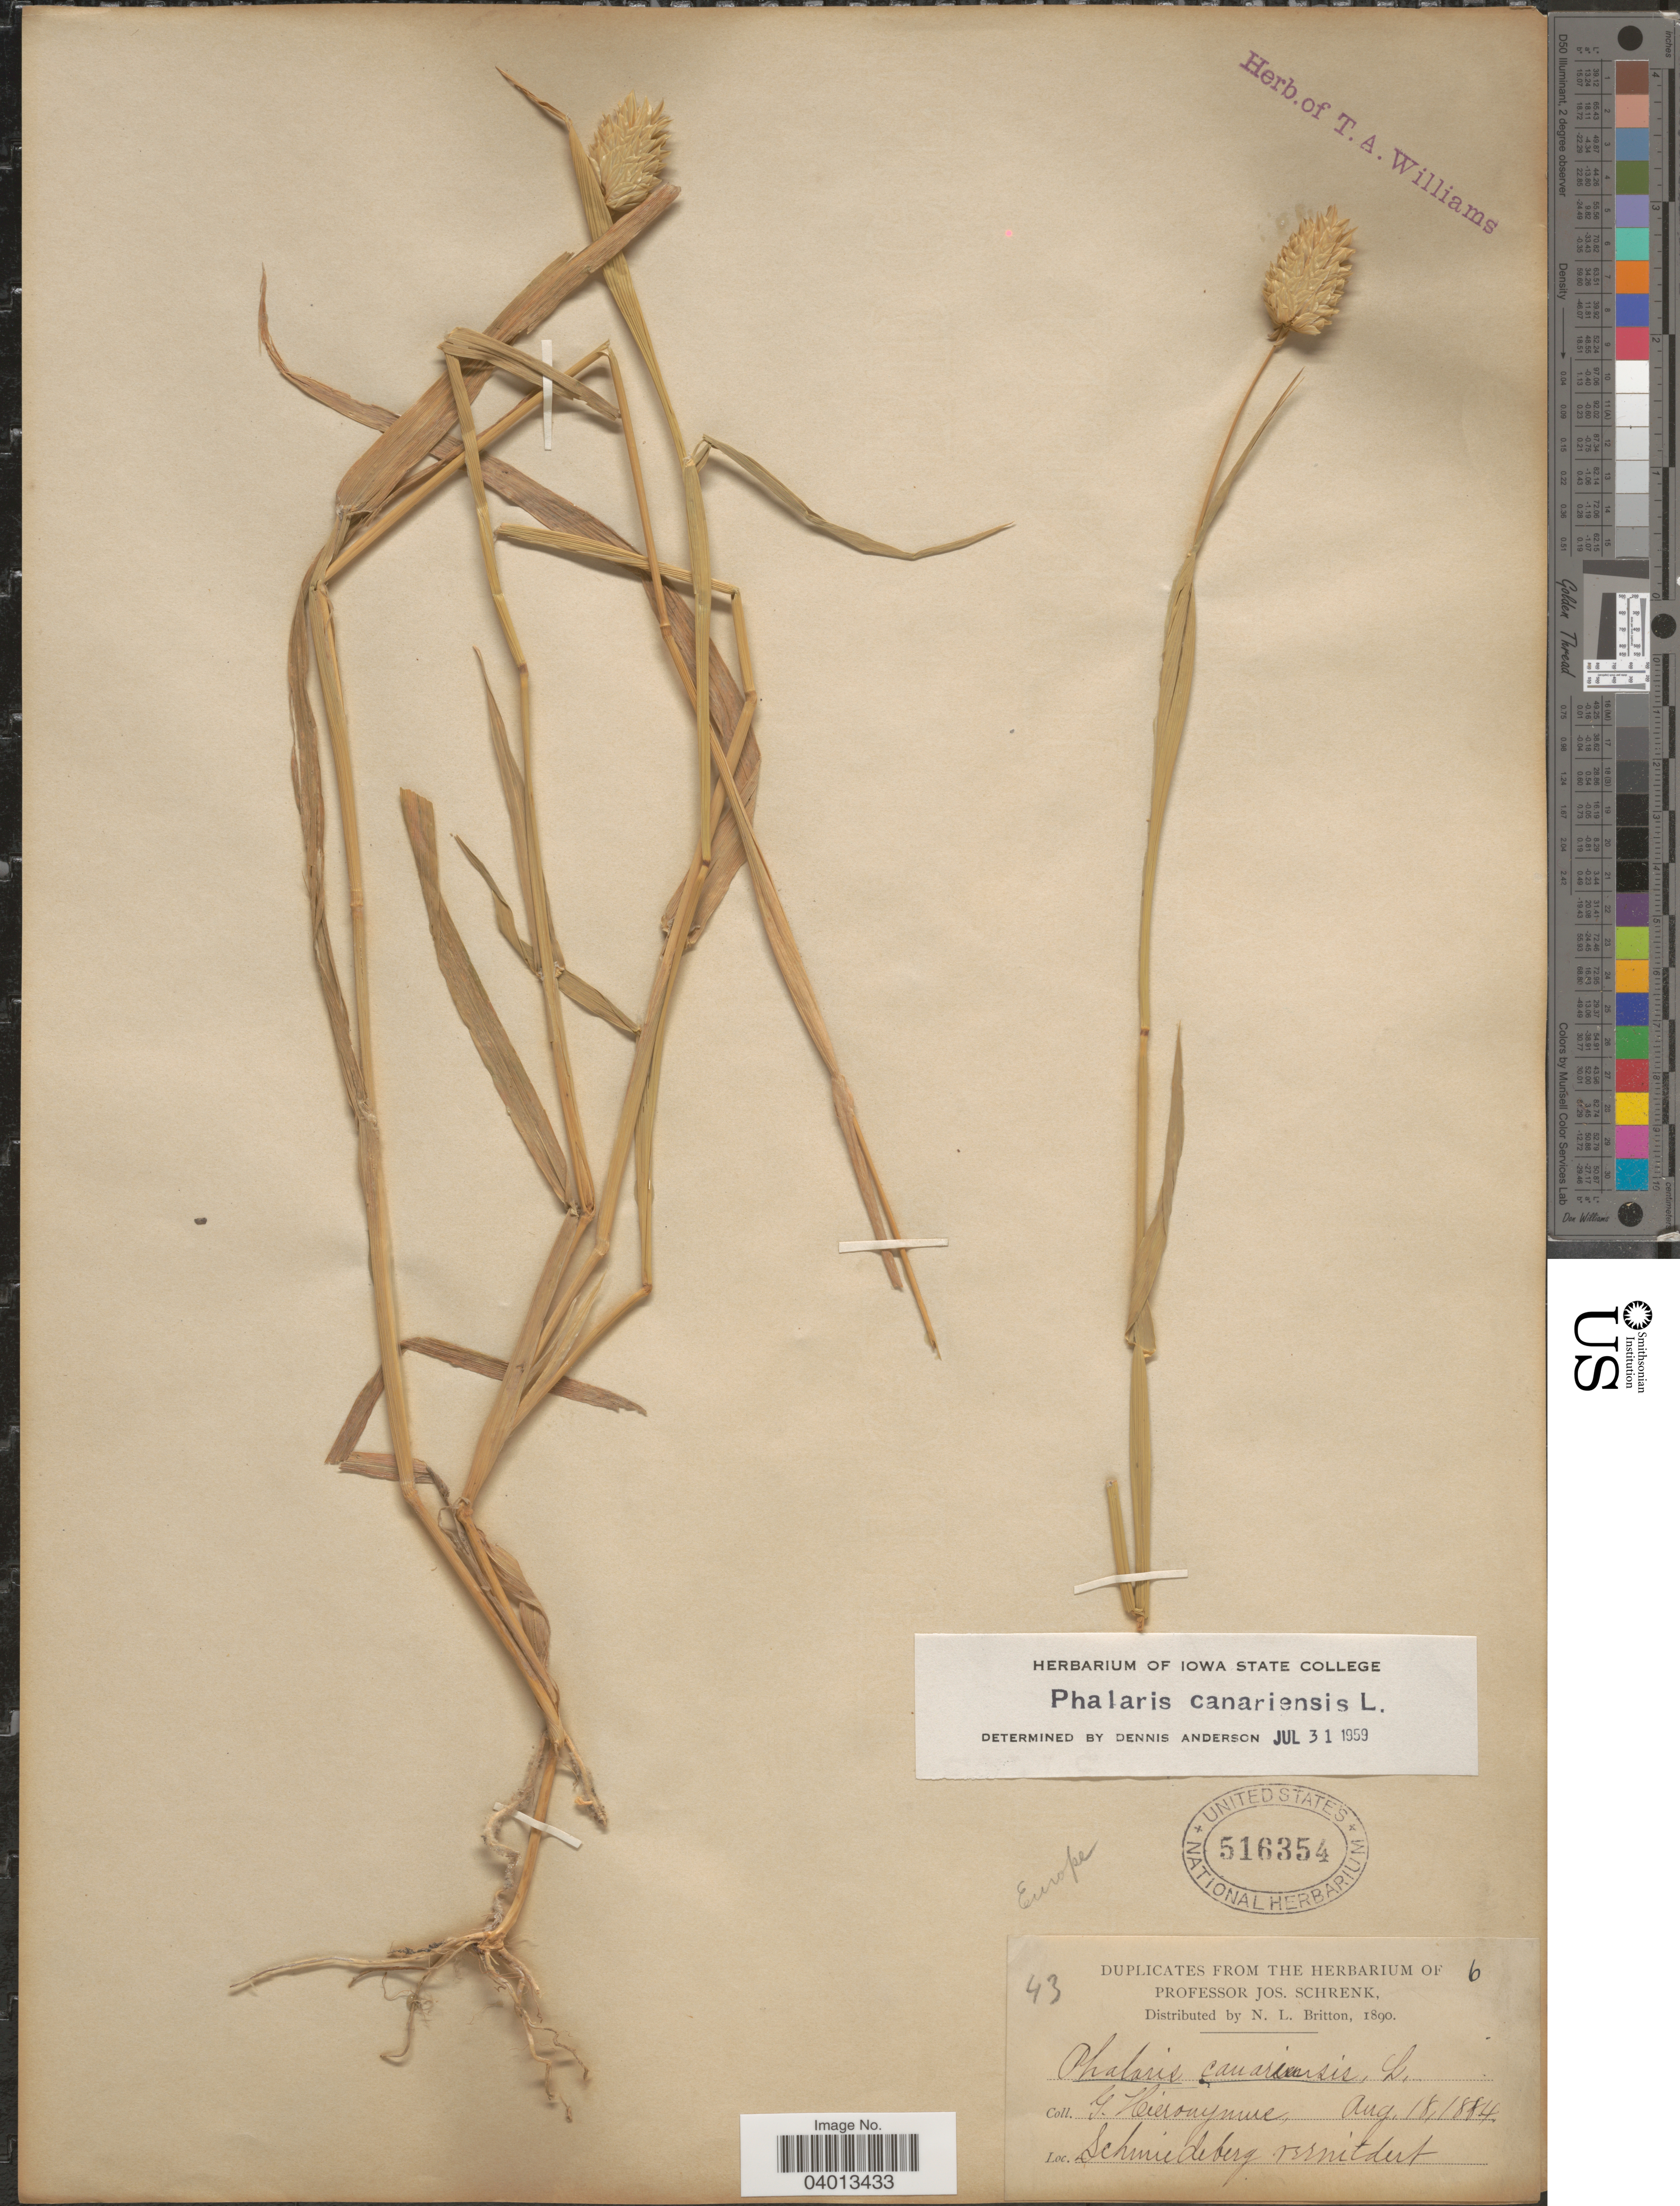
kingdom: Plantae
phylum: Tracheophyta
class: Liliopsida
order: Poales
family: Poaceae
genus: Phalaris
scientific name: Phalaris canariensis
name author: L.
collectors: G. H. Hieronymus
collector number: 43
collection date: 1884-08-18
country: Germany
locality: Schmiedeberg vermindert. Europe.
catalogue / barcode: US 516354